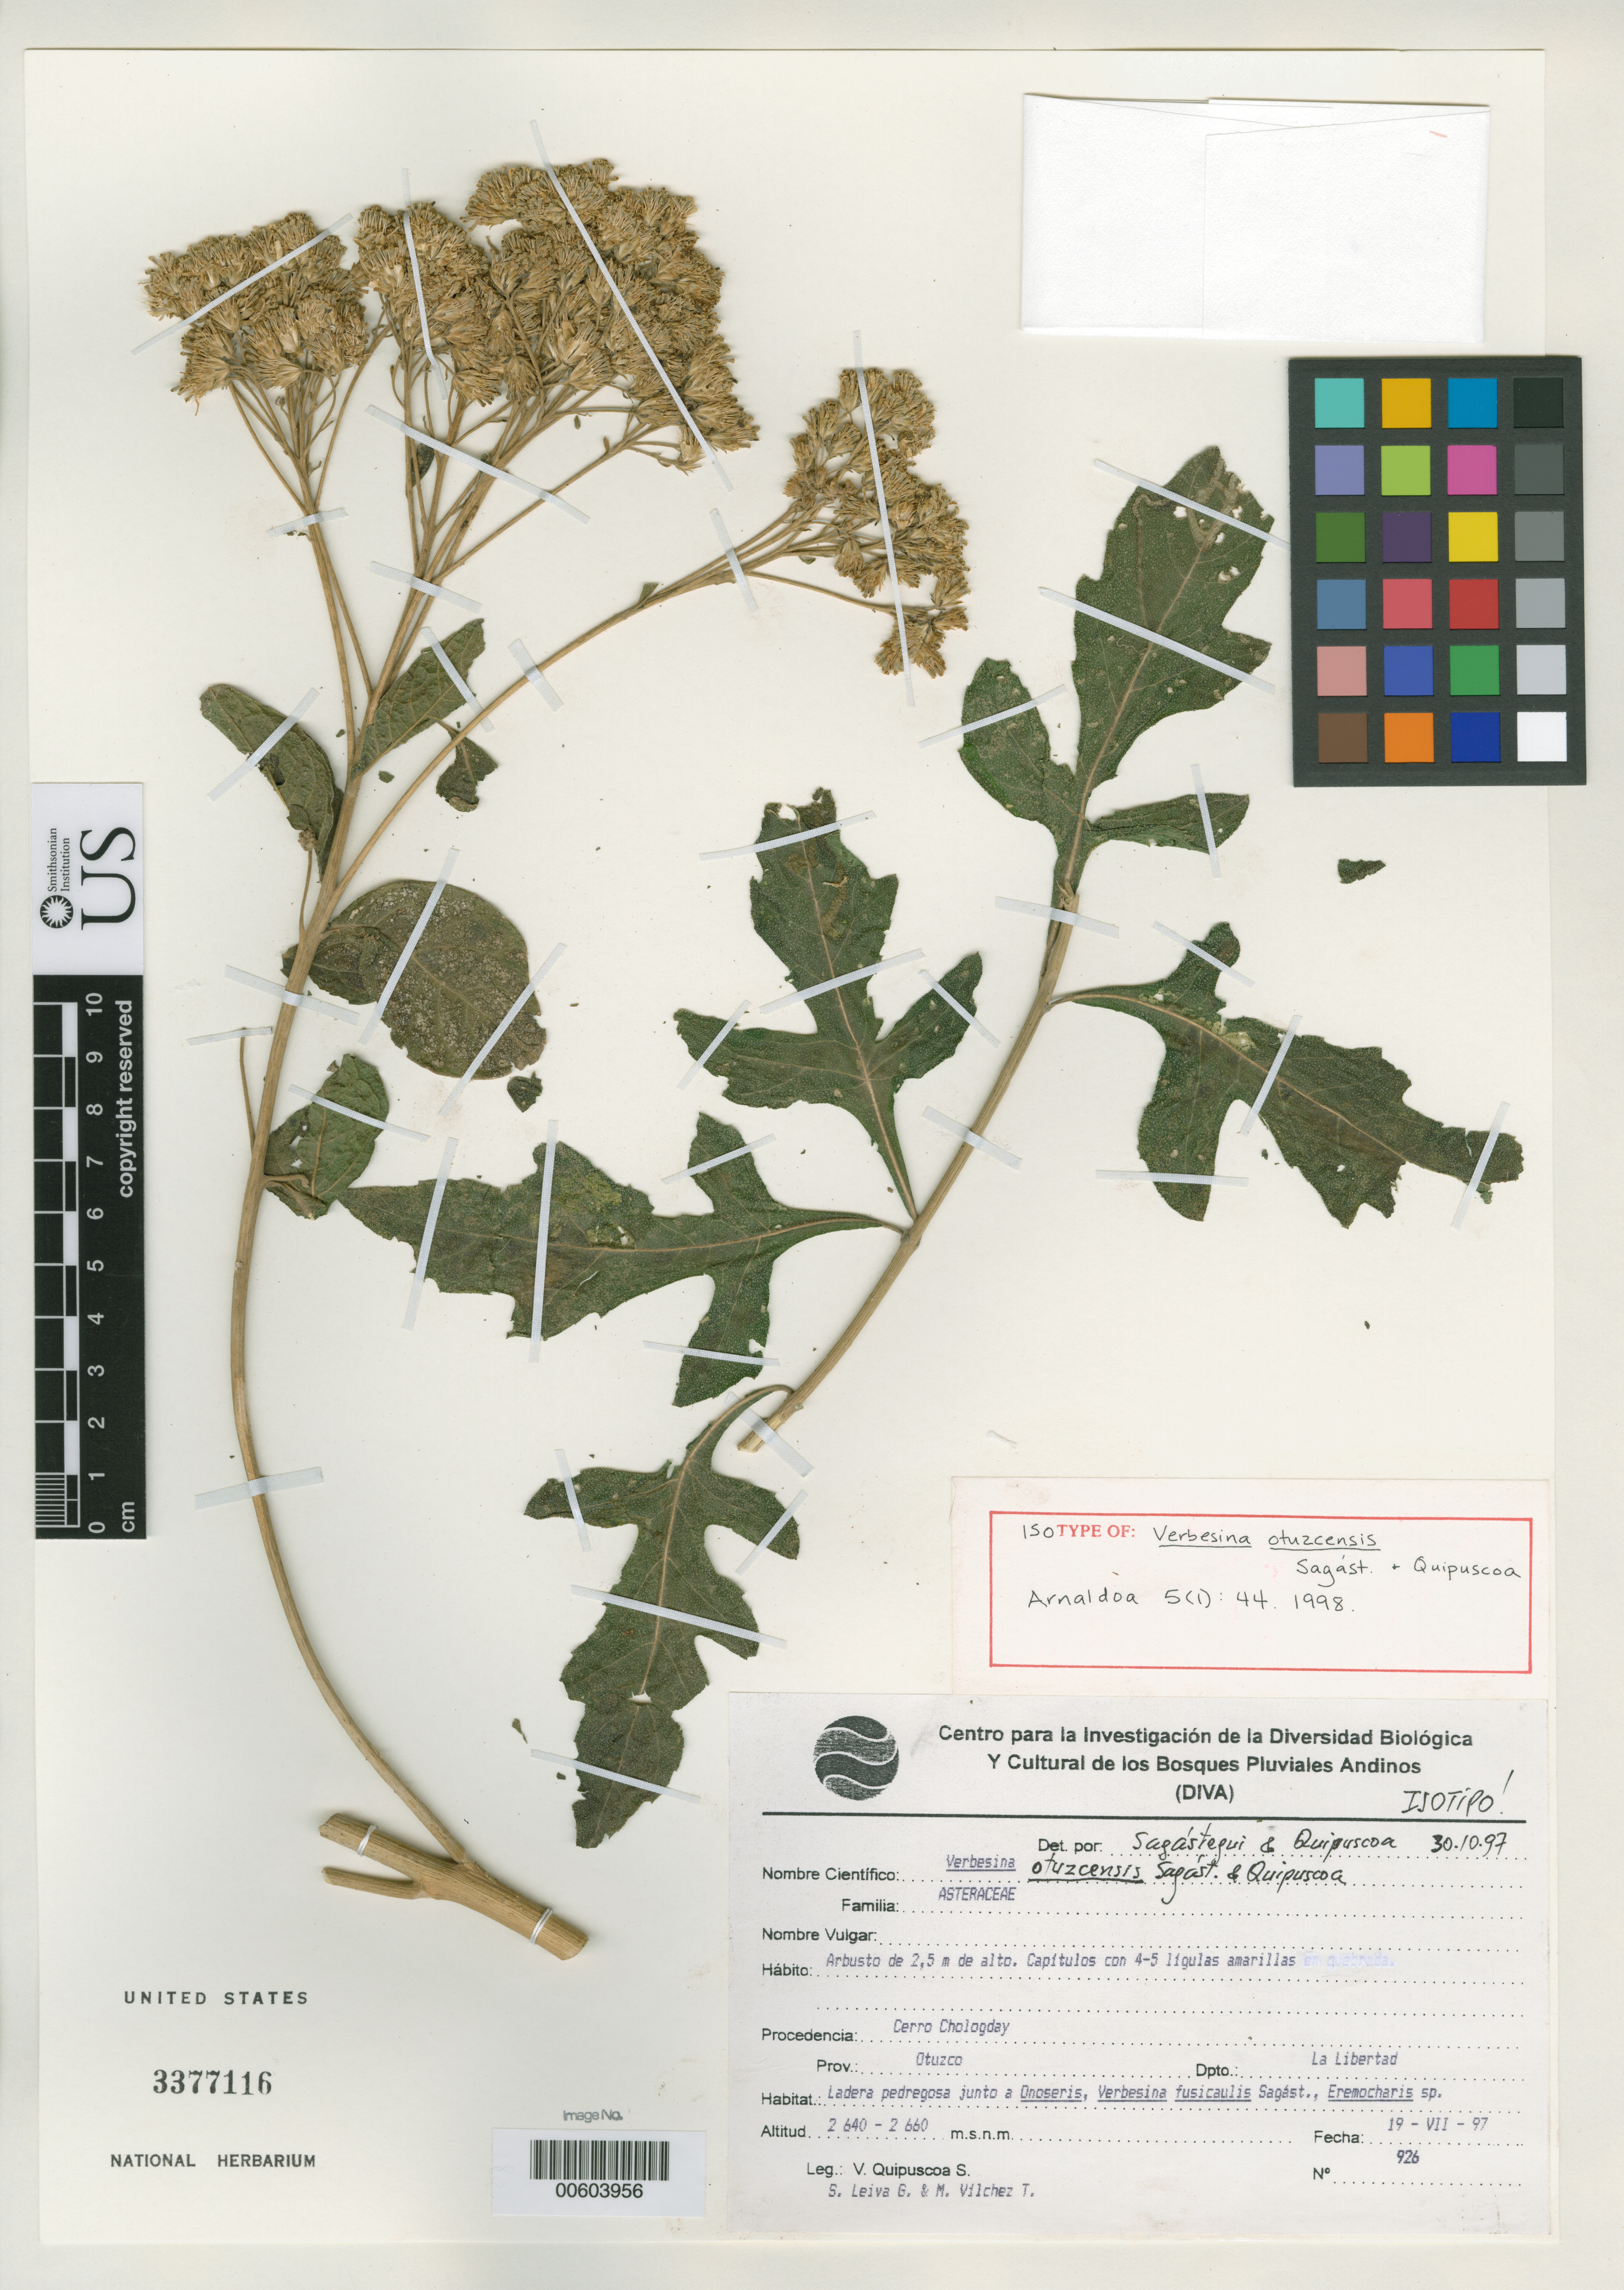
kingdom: Plantae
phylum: Tracheophyta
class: Magnoliopsida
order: Asterales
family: Asteraceae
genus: Verbesina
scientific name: Verbesina otuzcensis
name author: Sagást. & Quipuscoa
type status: Isotype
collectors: V. Quipuscoa, S. Leiva & M. Vilchez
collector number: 926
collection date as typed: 19 Jul 1997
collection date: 1997-07-19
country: Peru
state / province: La Libertad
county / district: Otuzco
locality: Cerro Chologday.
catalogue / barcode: US 3377116